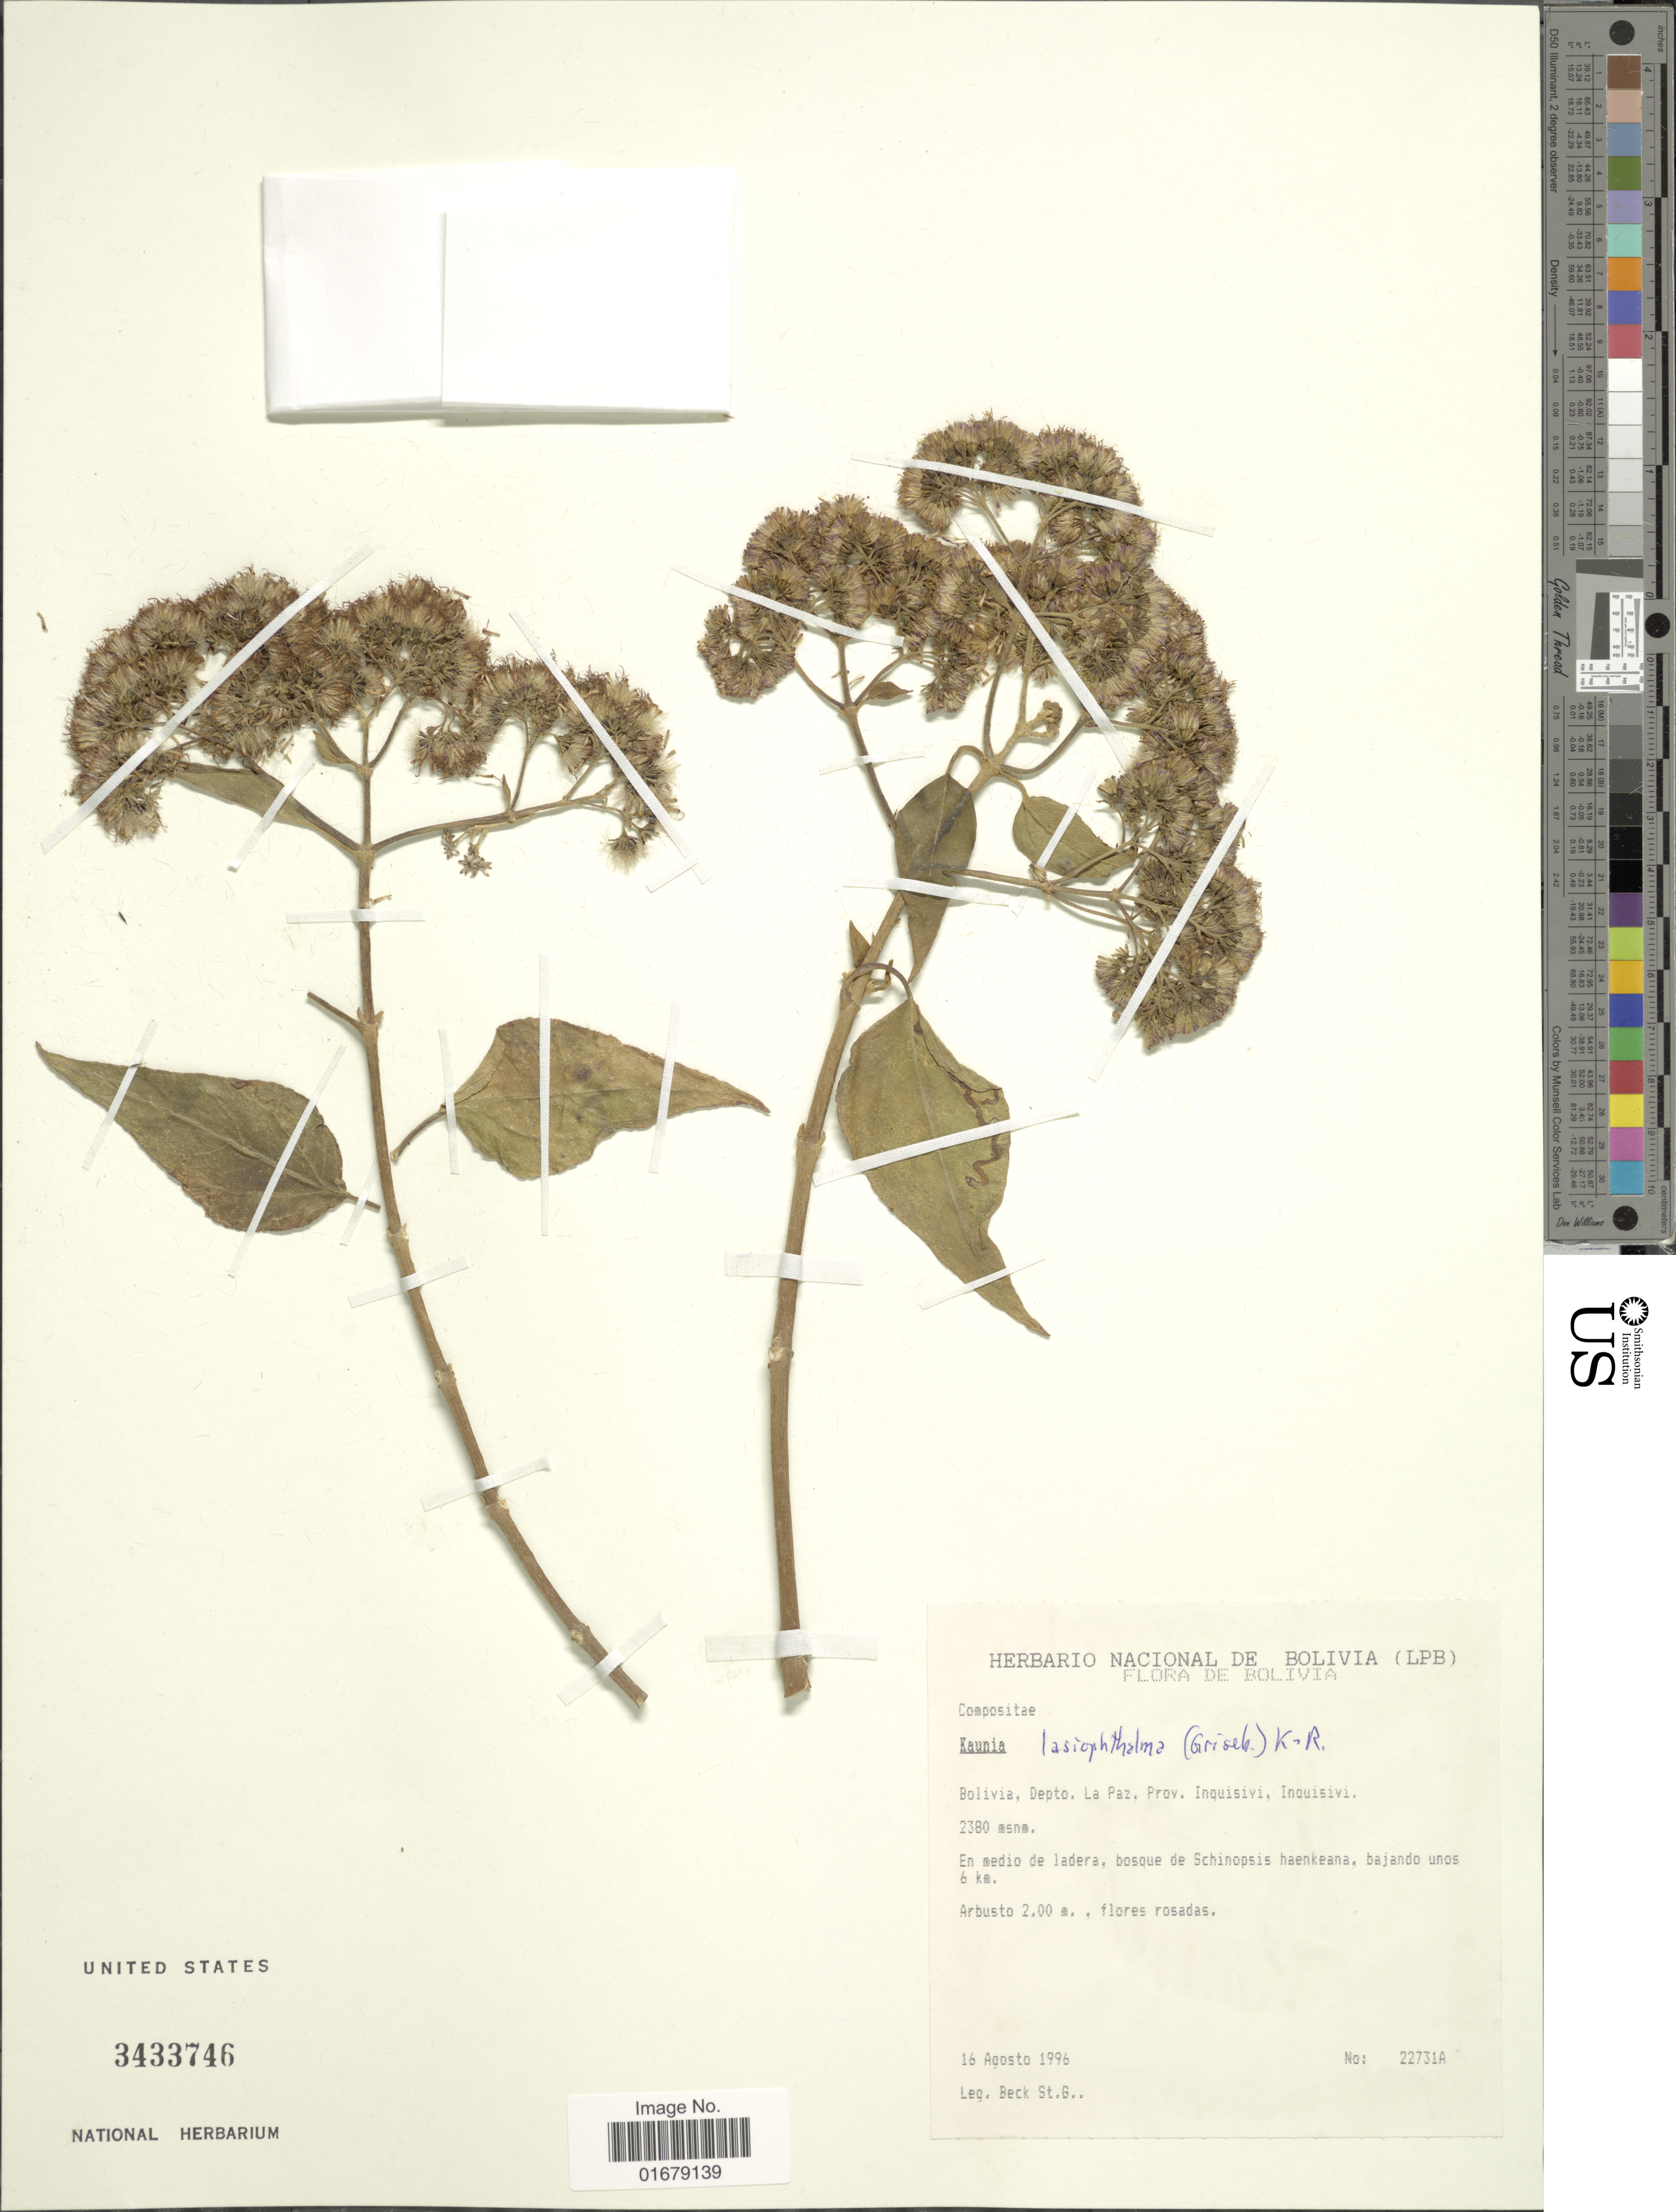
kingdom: Plantae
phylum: Tracheophyta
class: Magnoliopsida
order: Asterales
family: Asteraceae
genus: Kaunia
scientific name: Kaunia lasiophthalma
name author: (Hieron.) R.M. King & H. Rob.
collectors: S. G. Beck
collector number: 22731A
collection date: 1996-08-16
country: Bolivia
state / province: La Paz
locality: Bolivia. Depto. La Paz, Prov. Inquisivi, Inquisivi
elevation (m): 2380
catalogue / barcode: US 3433746